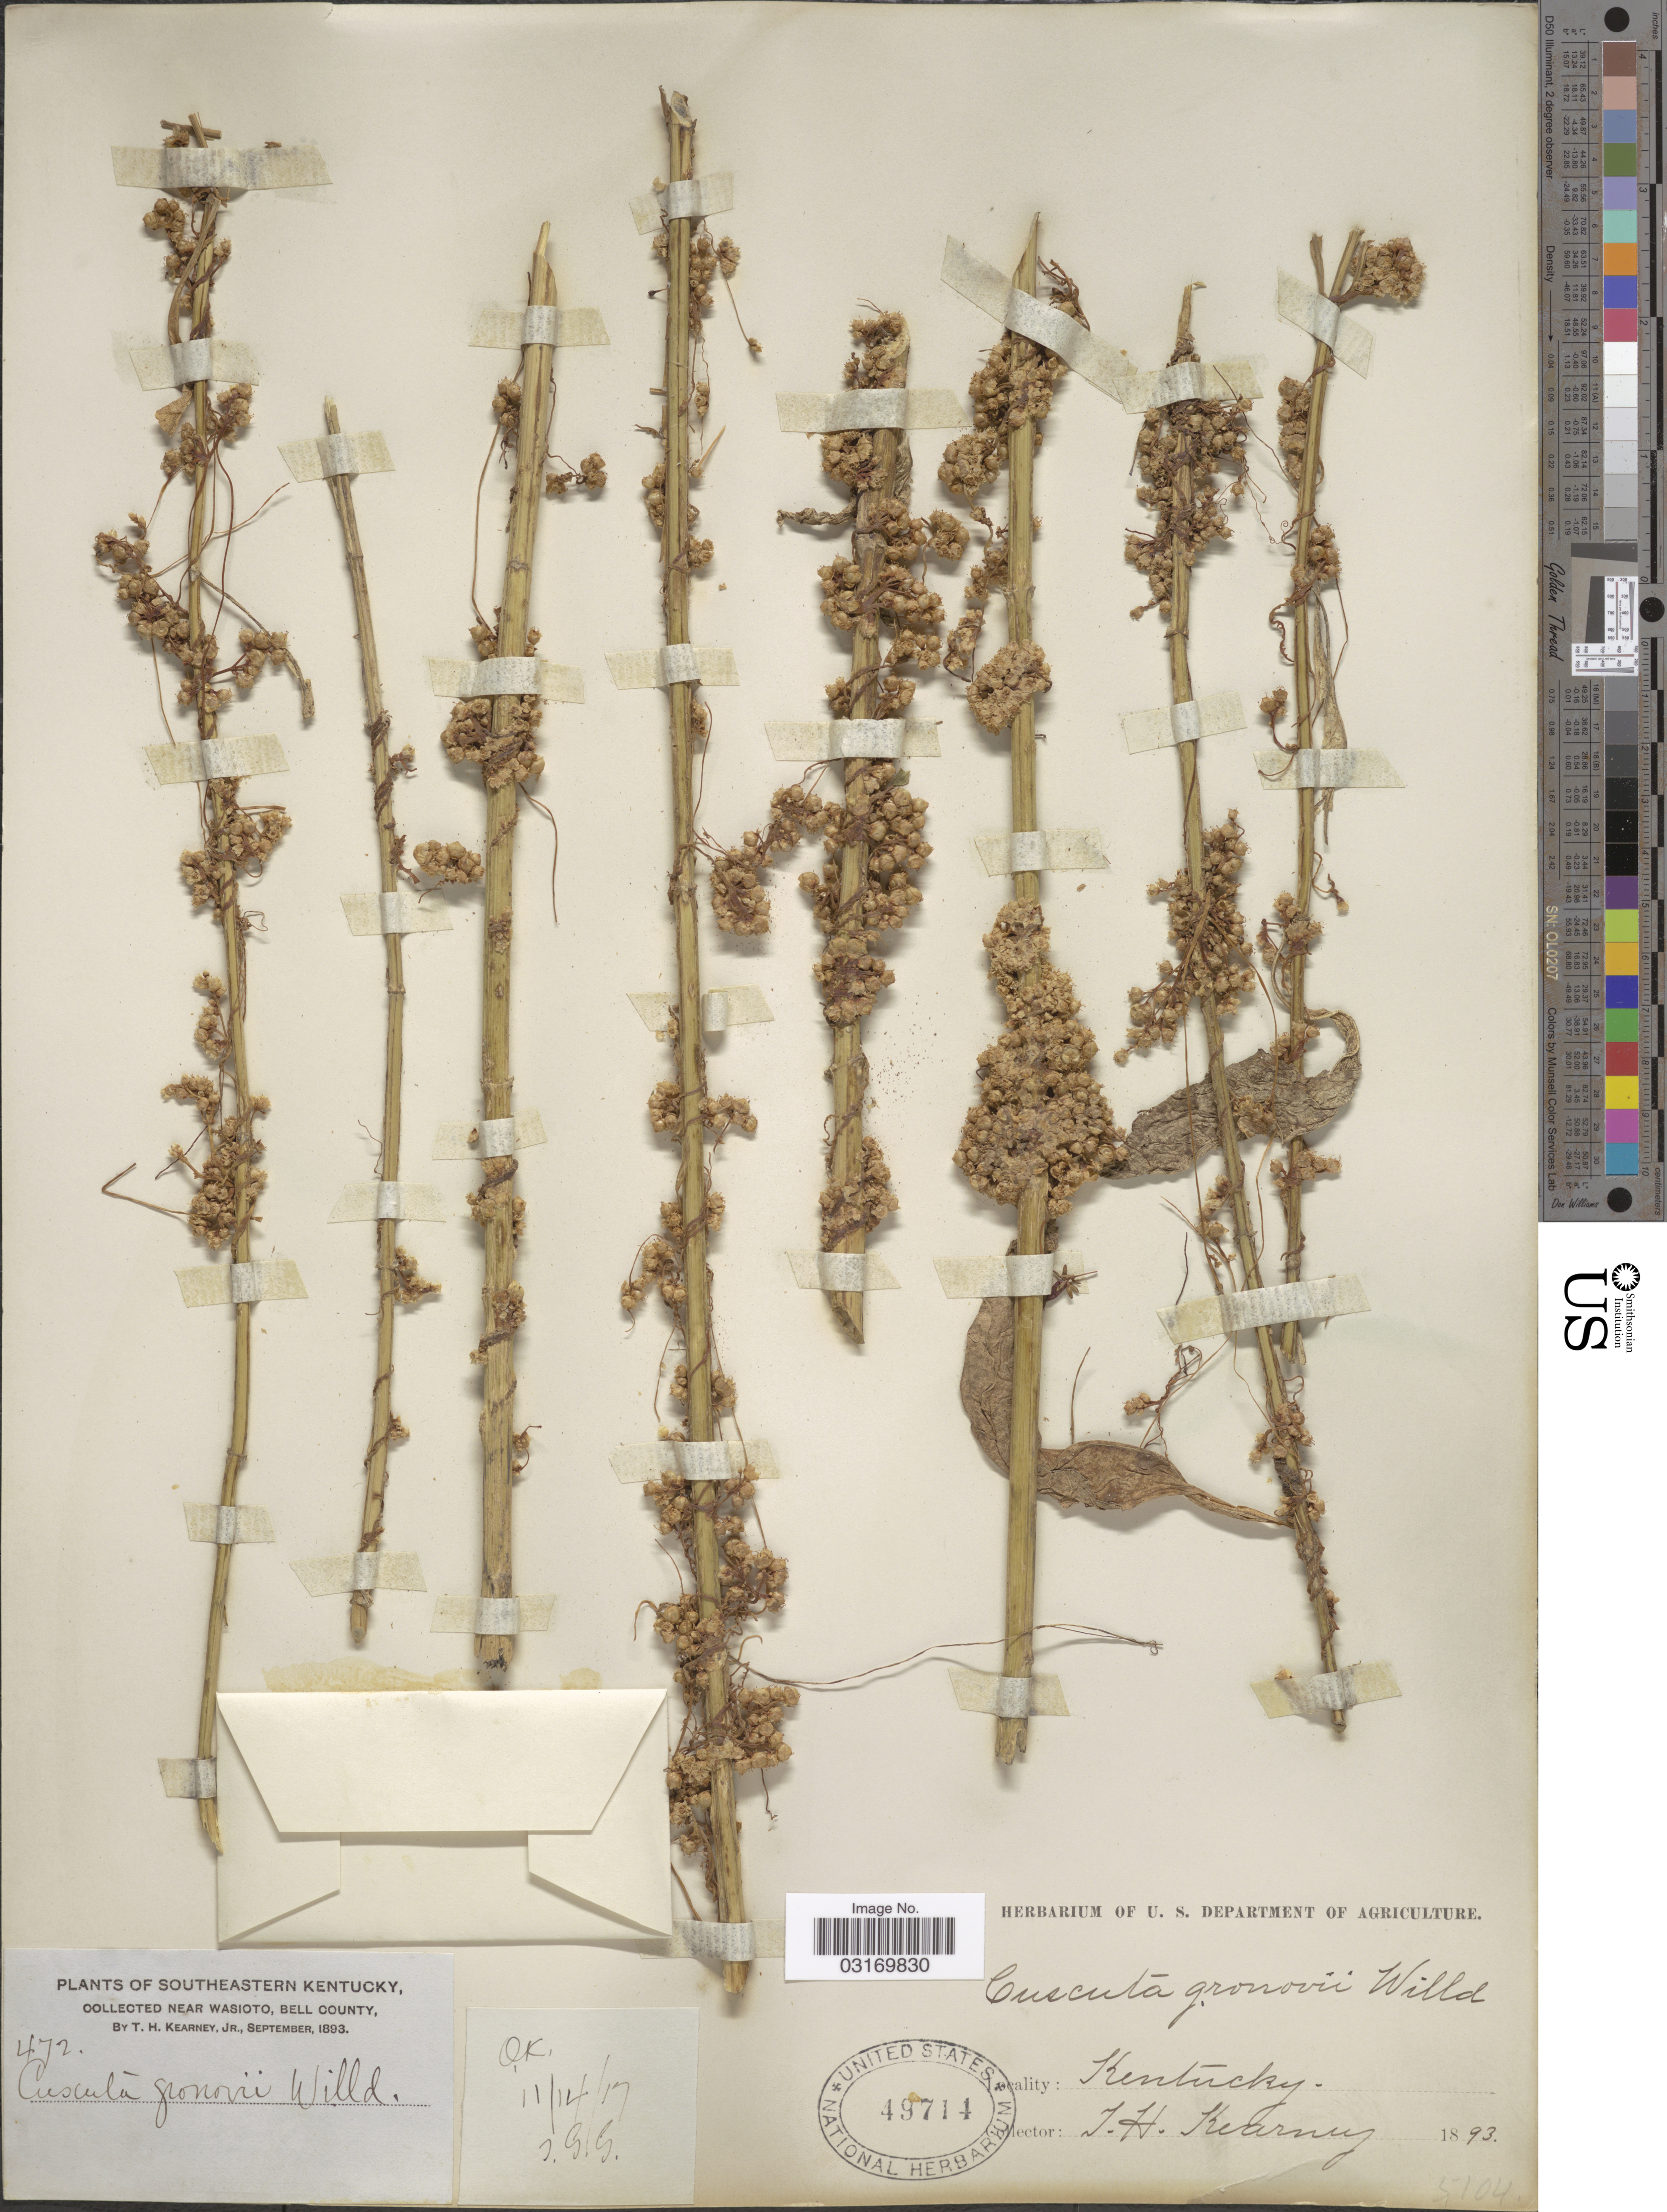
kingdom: Plantae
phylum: Tracheophyta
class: Magnoliopsida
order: Solanales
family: Convolvulaceae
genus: Cuscuta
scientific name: Cuscuta gronovii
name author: Willd. ex Schult.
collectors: T. H. Kearney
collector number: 472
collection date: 1893-09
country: United States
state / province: Kentucky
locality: Southeastern Kentucky. Near Wasioto, Bell County.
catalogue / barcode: US 49714